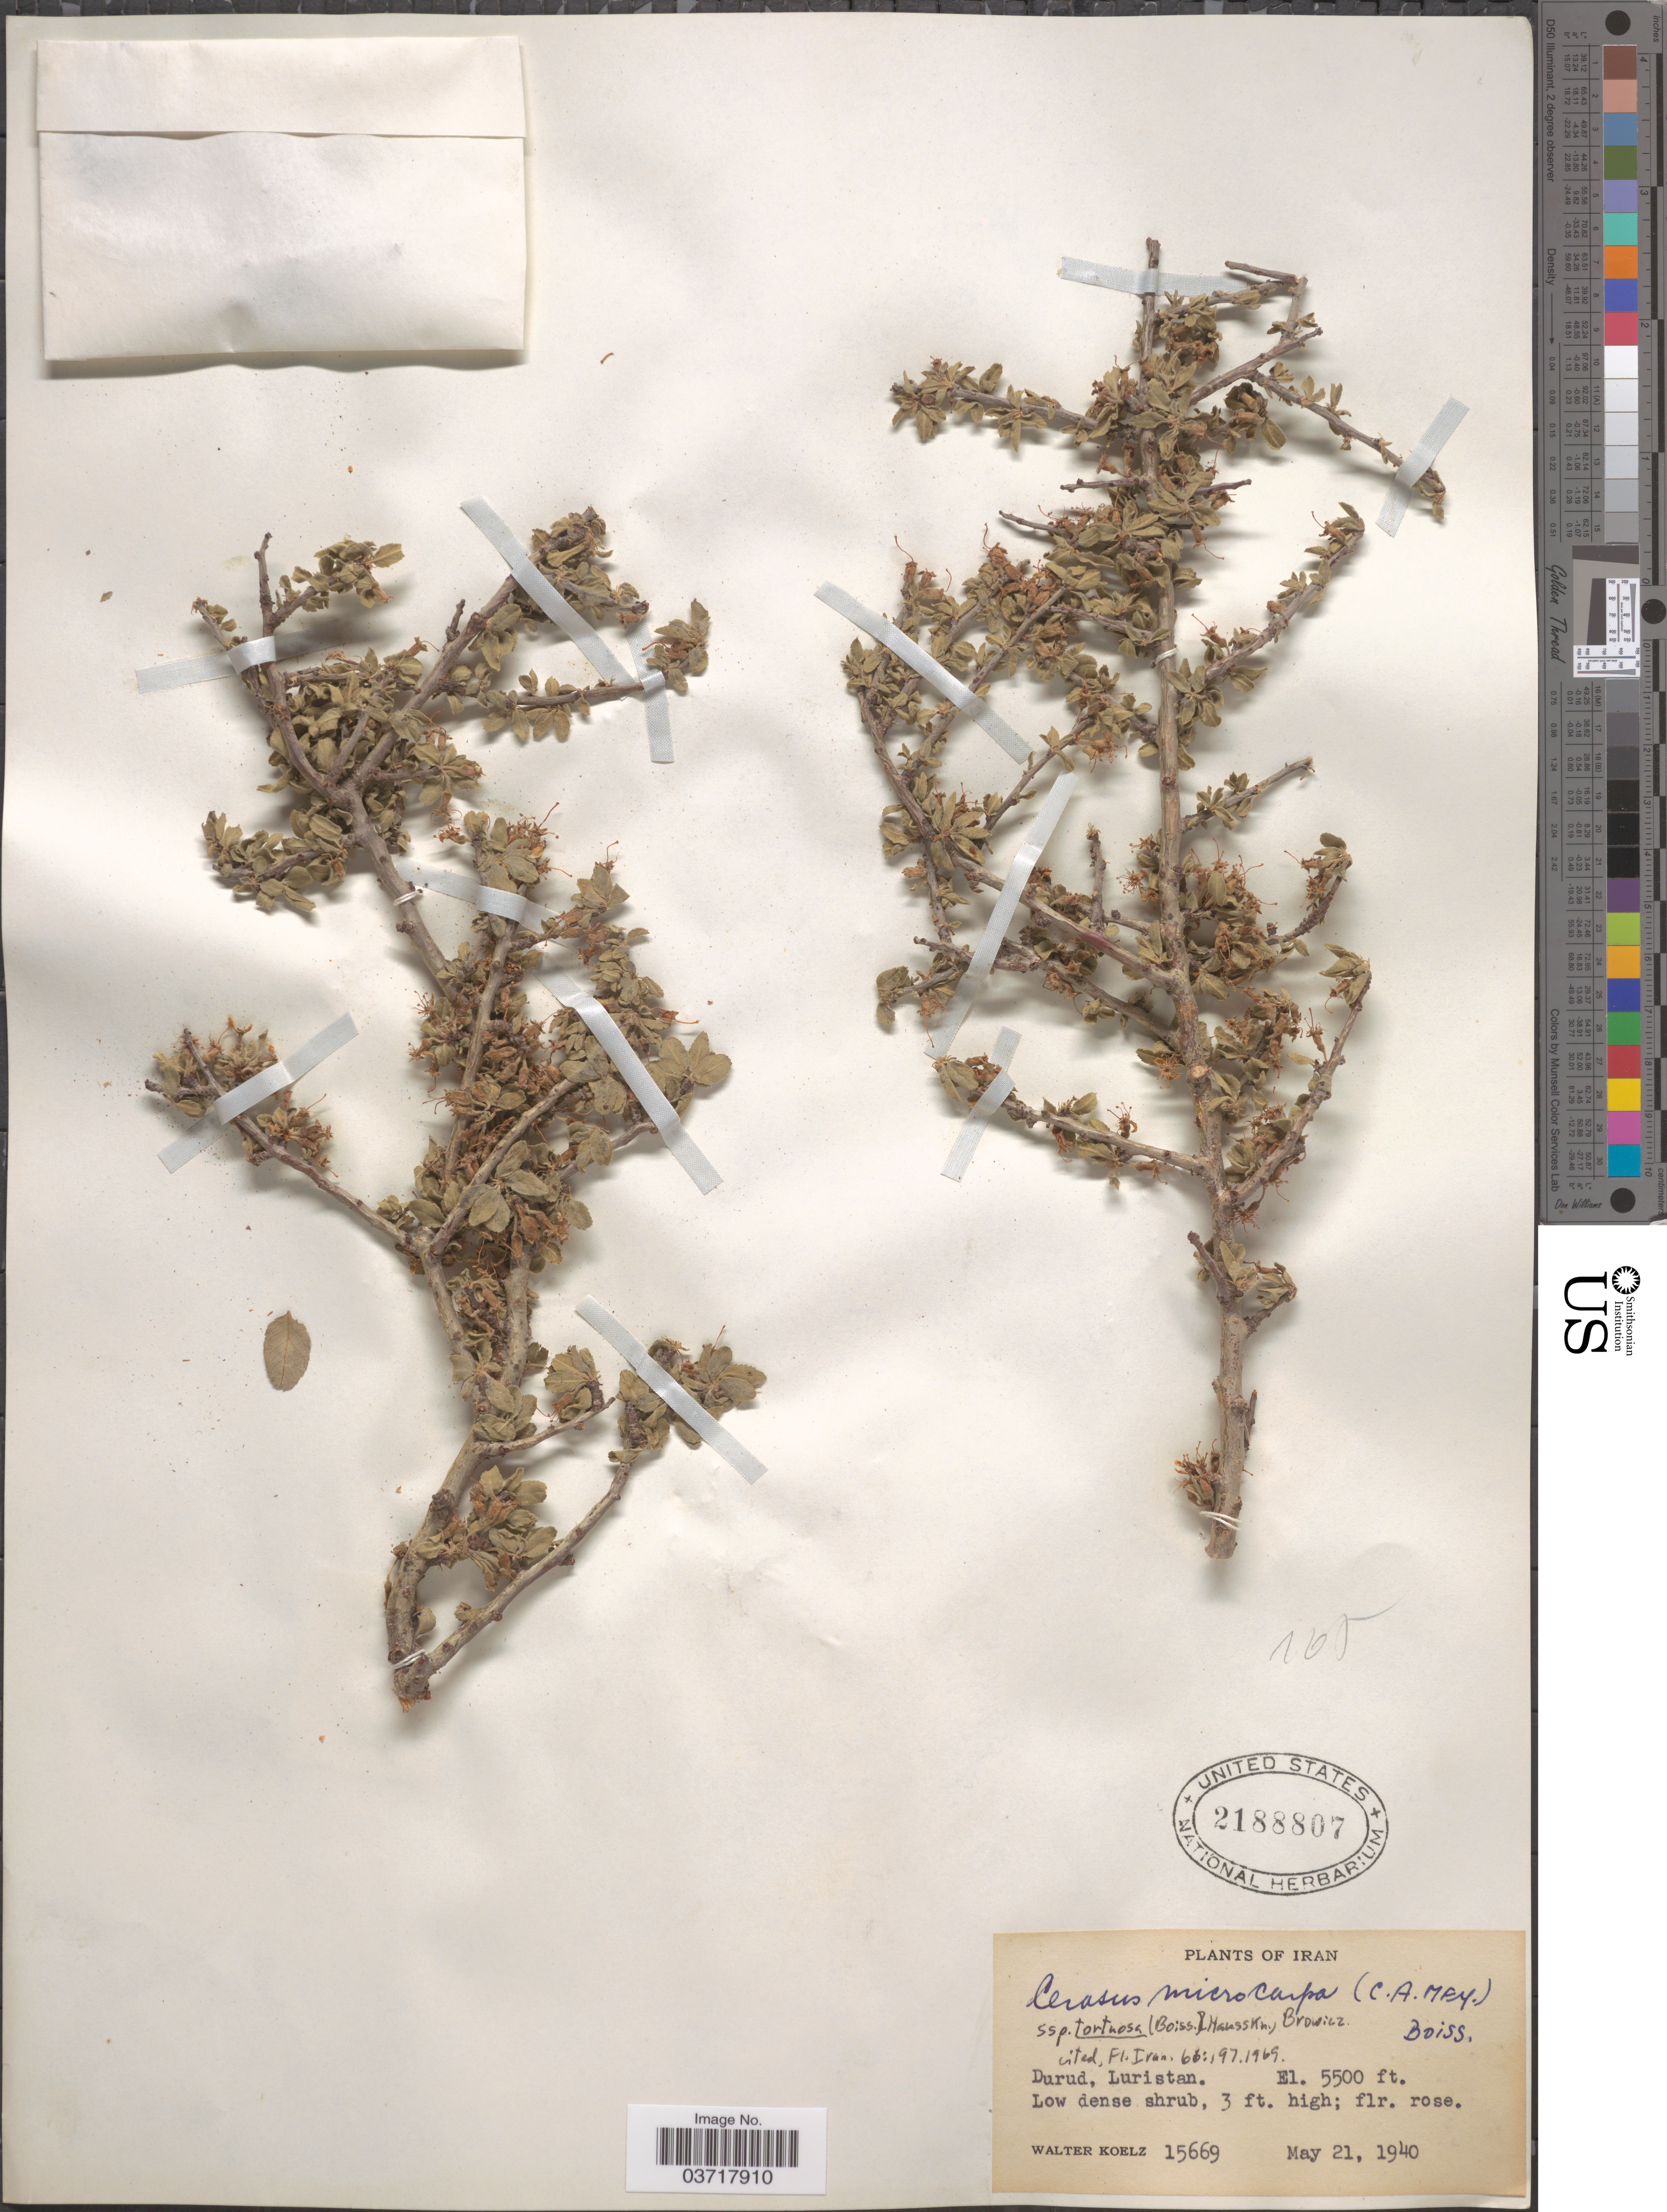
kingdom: Plantae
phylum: Tracheophyta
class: Magnoliopsida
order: Rosales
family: Rosaceae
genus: Prunus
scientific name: Prunus microcarpa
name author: C.A. Mey.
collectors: W. N. Koelz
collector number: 15669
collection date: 1940-05-21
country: Iran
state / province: Lorestan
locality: Durud, Luristan.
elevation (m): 1676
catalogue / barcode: US 2188807